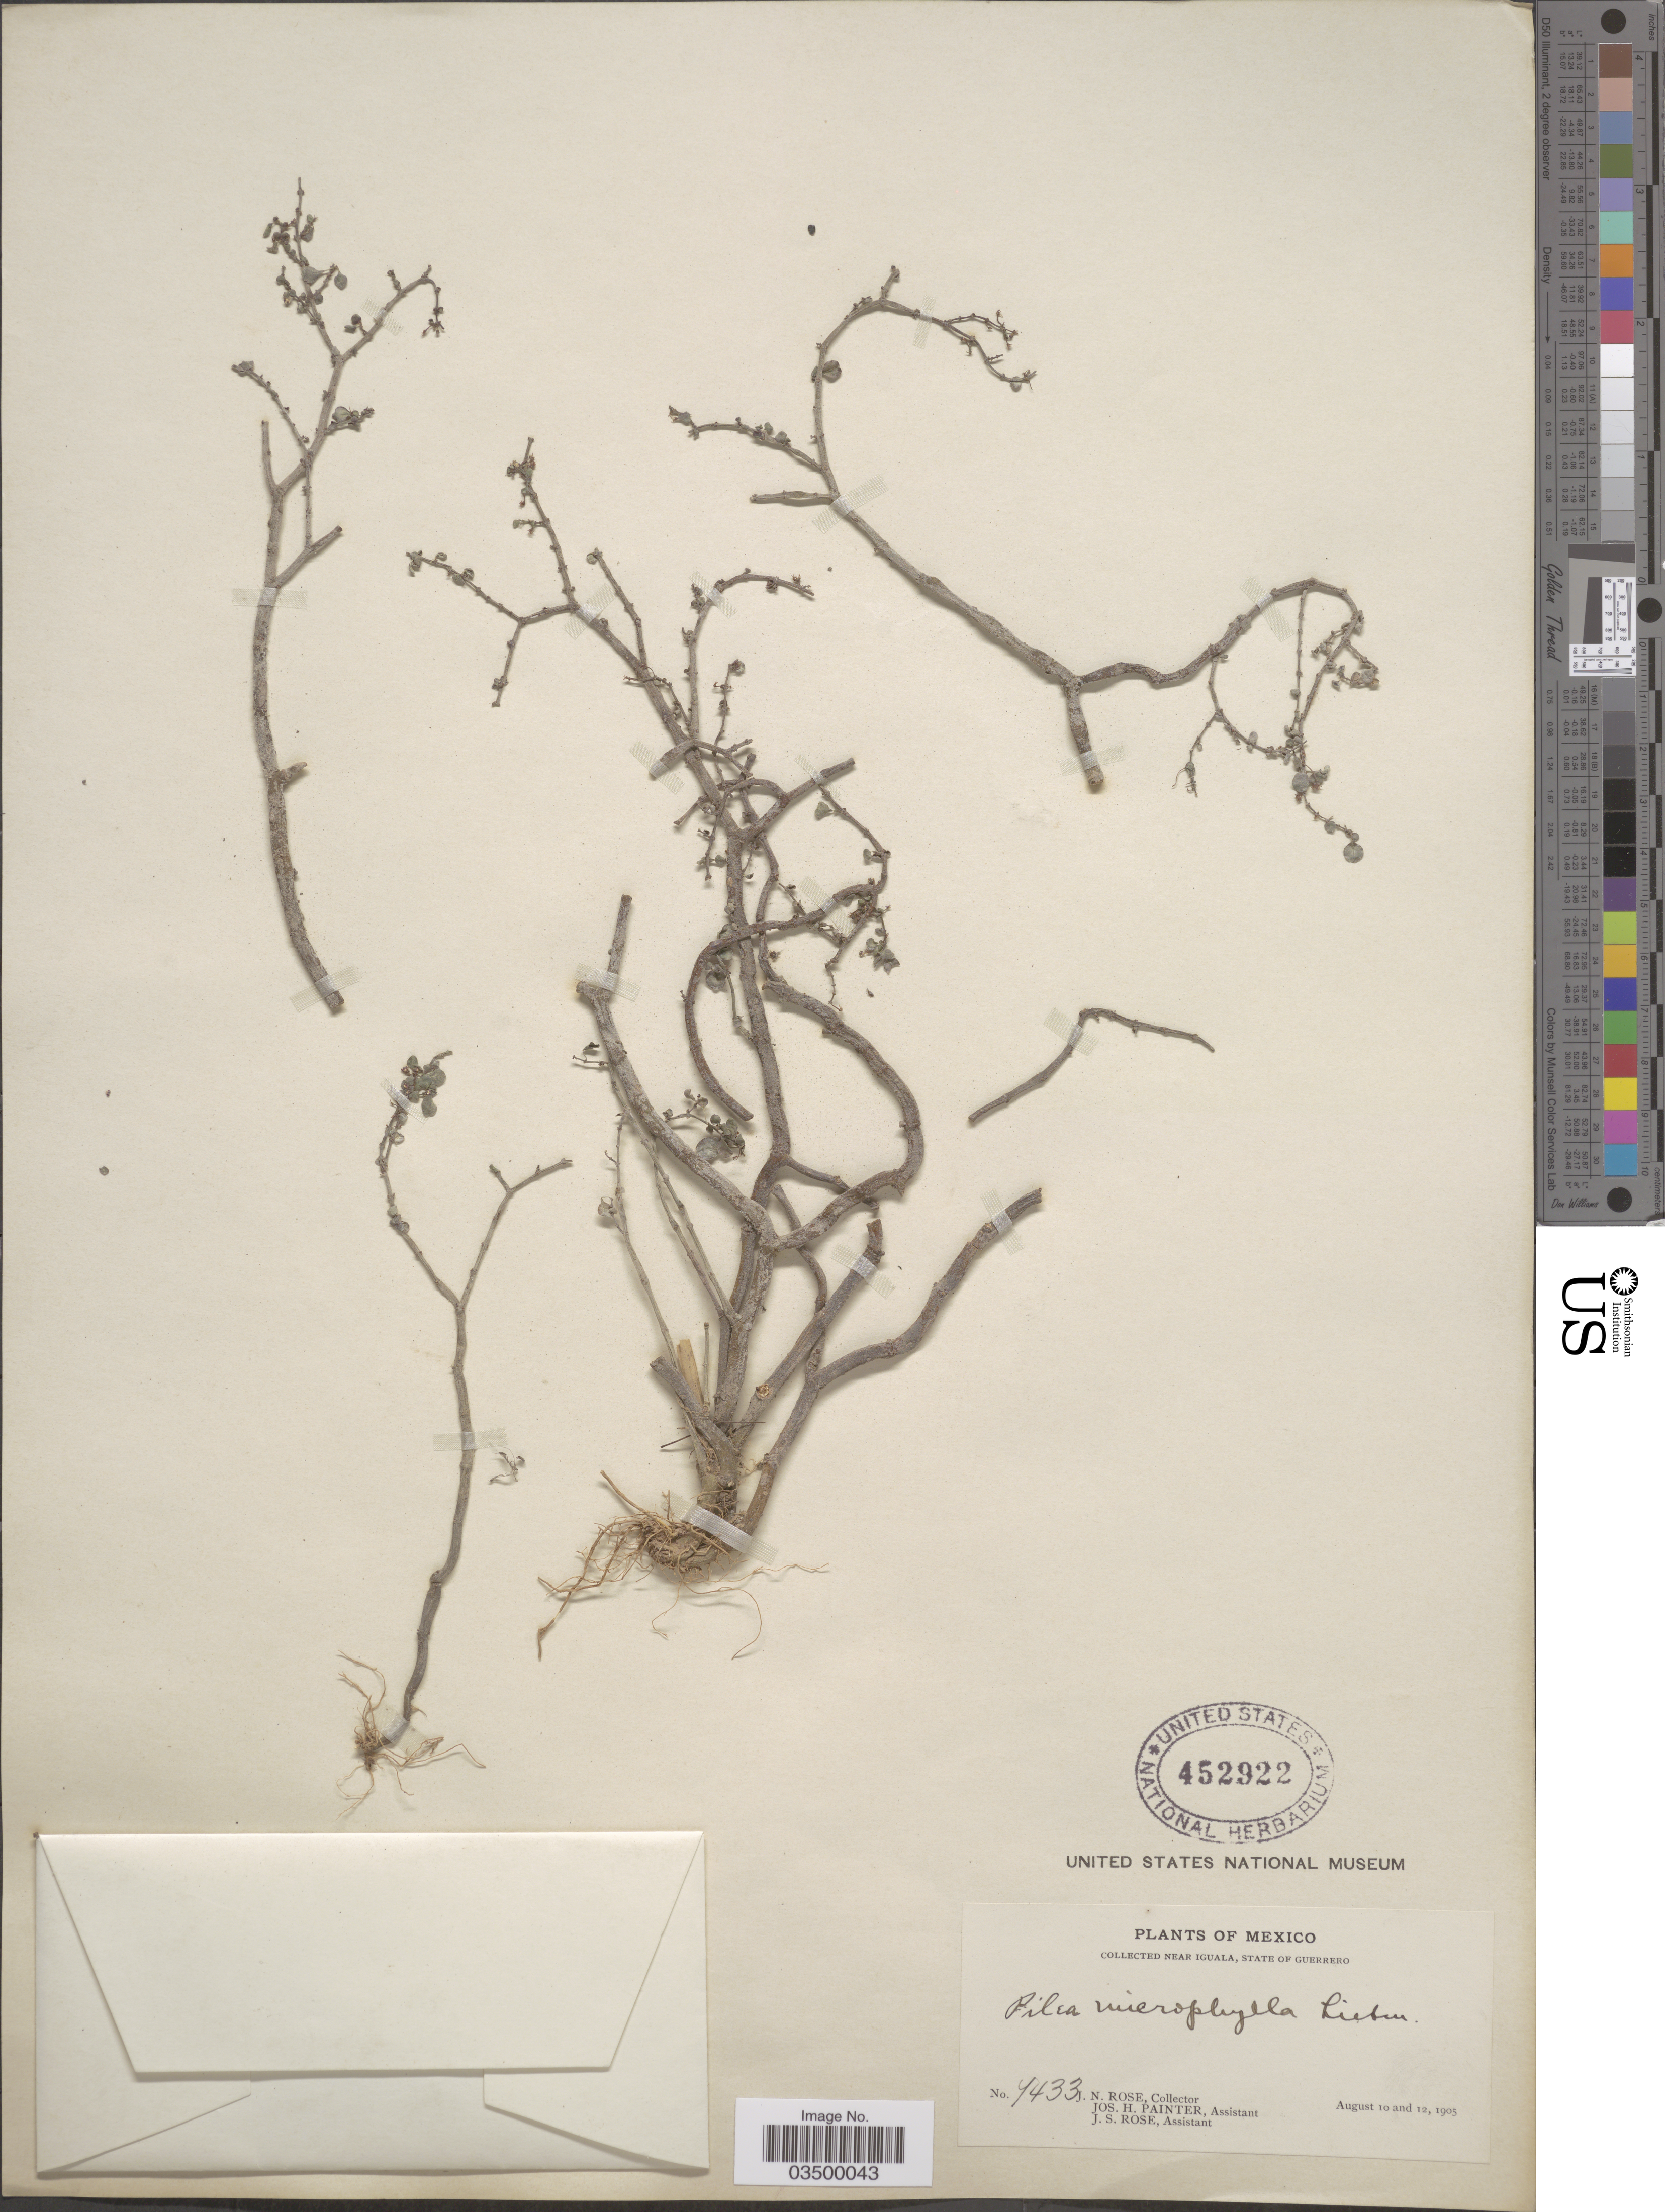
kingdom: Plantae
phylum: Tracheophyta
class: Magnoliopsida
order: Rosales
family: Urticaceae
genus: Pilea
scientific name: Pilea microphylla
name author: (L.) Liebm.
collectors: J. N. Rose, J. H. Painter & J. S. Rose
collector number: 9433*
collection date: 1905-08-10/1905-08-12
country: Mexico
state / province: Guerrero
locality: Near Iguala.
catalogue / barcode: US 452922